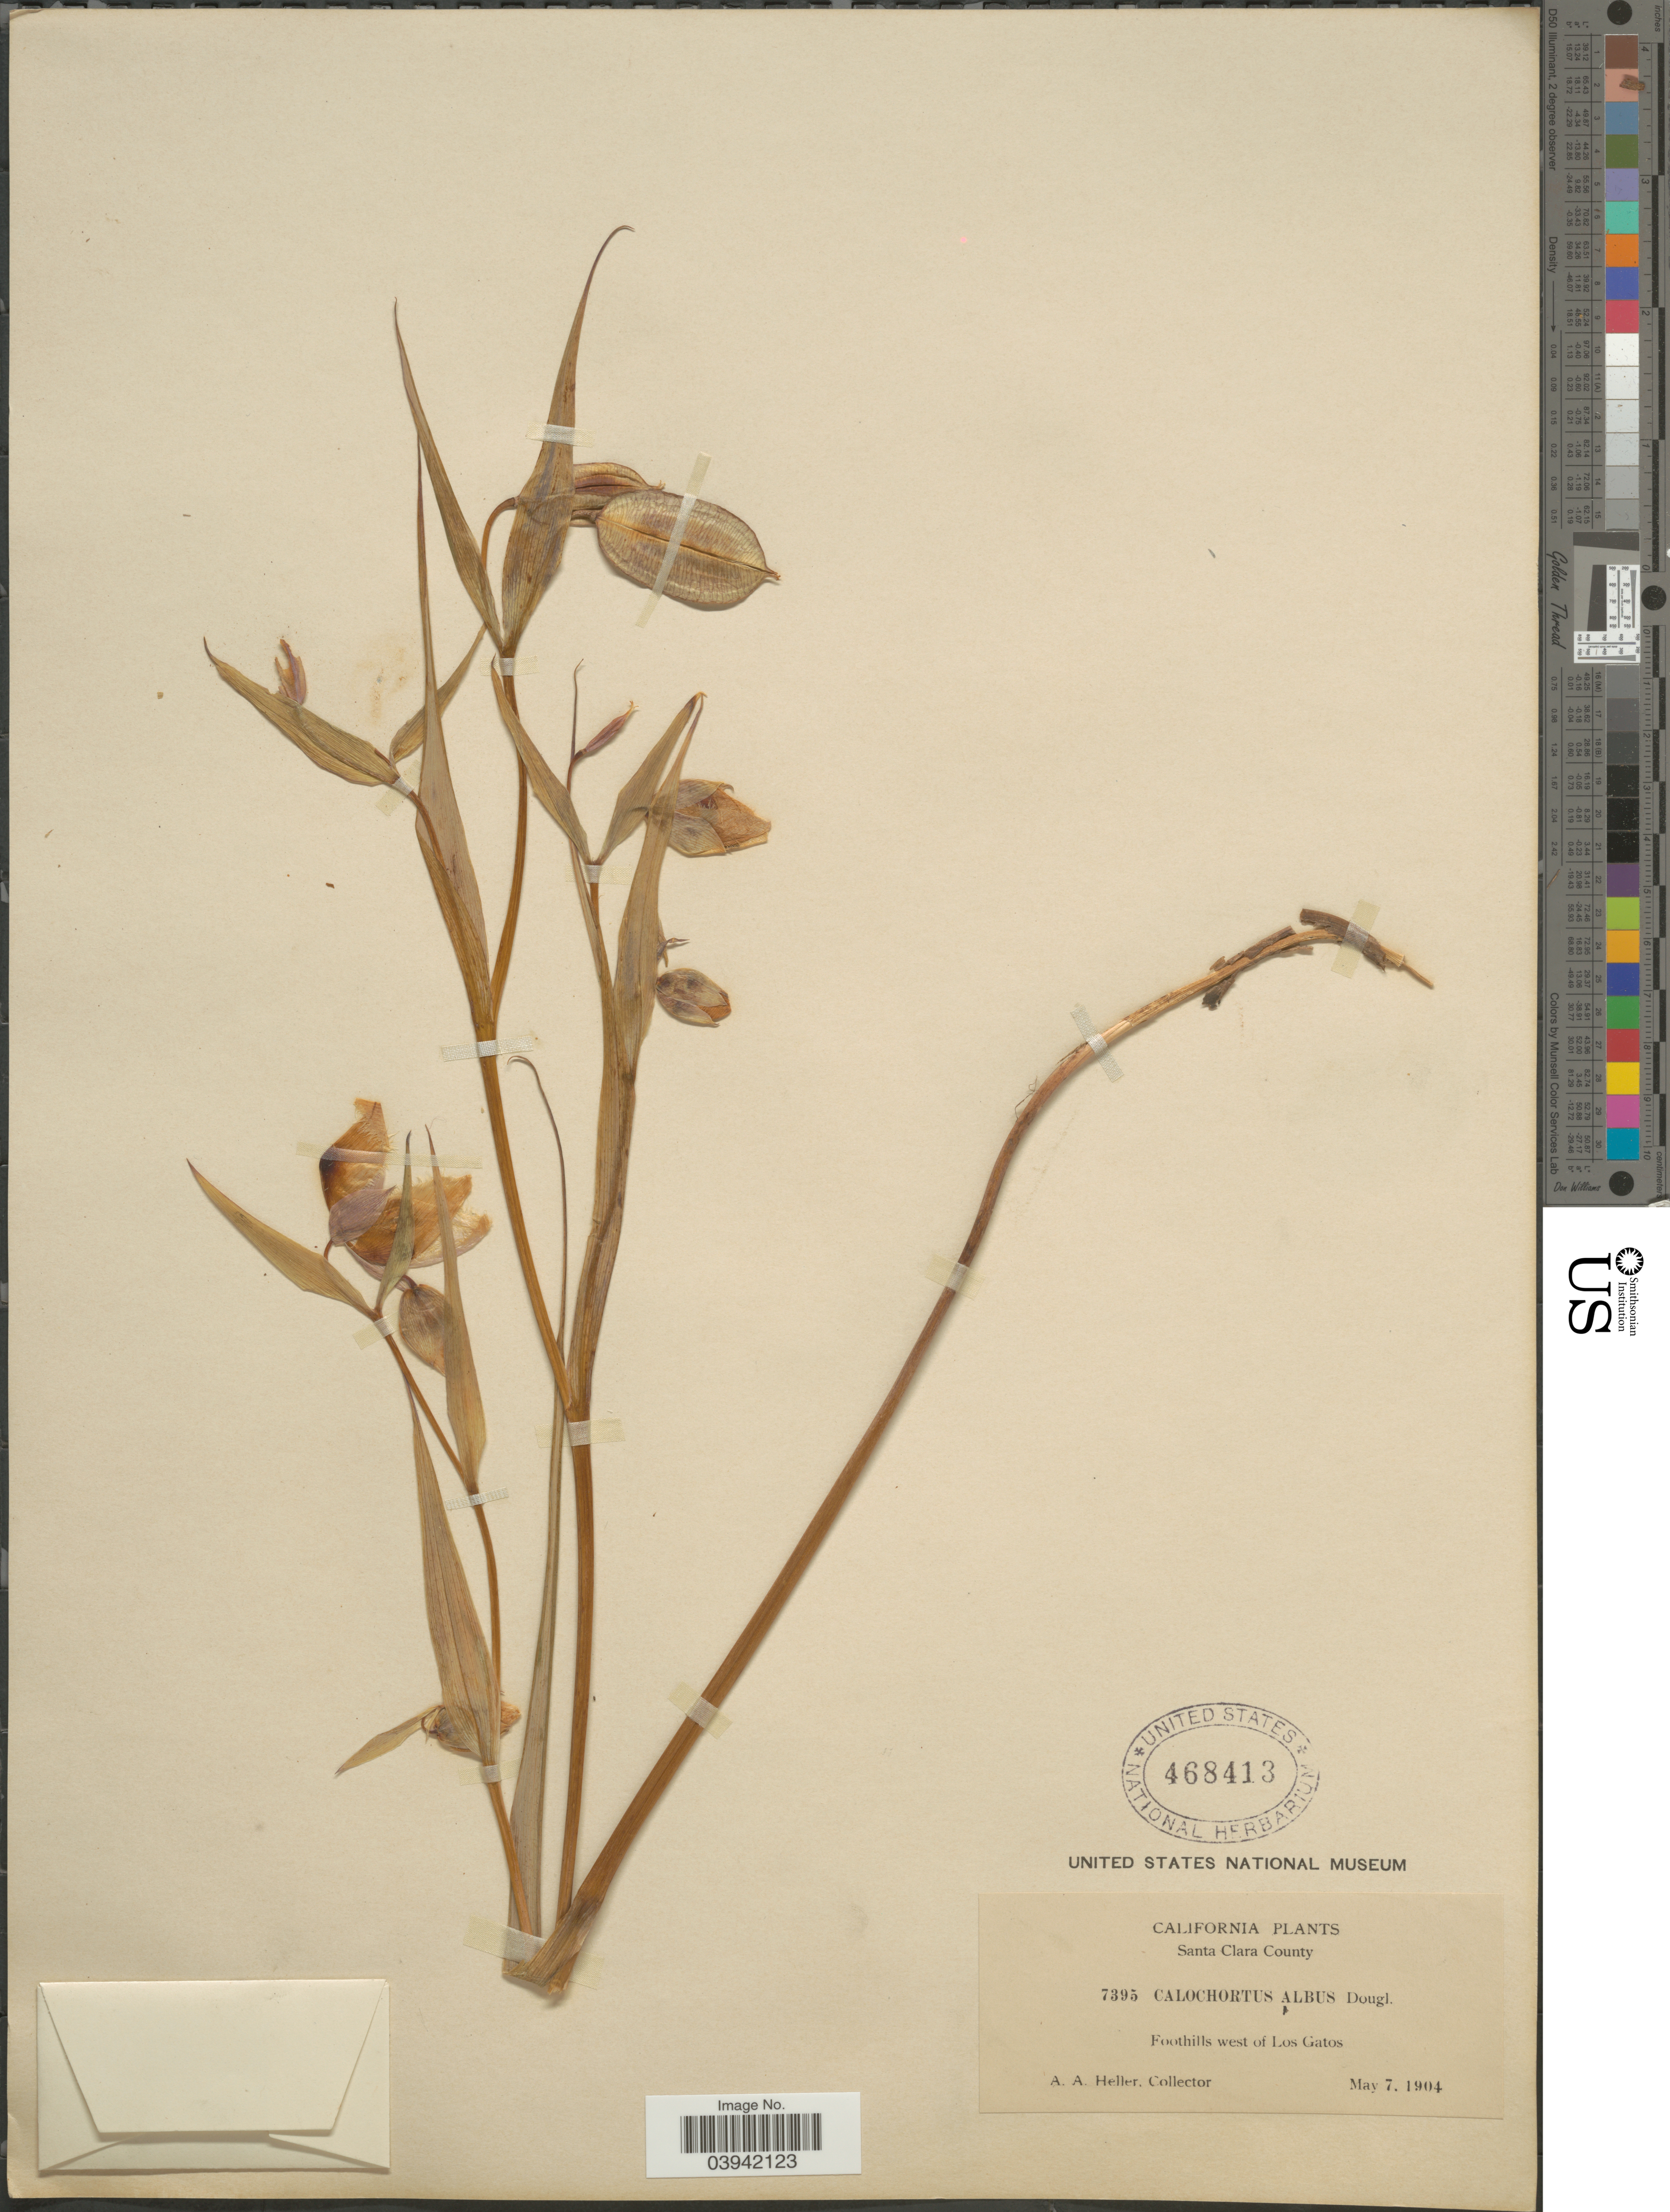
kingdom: Plantae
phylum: Tracheophyta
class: Liliopsida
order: Liliales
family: Liliaceae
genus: Calochortus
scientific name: Calochortus albus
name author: (Benth.) Douglas ex Benth.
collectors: A. A. Heller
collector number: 7395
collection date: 1904-05-07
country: United States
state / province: California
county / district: Santa Clara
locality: Santa Clara County. Foothills west of Los Gatos.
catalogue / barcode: US 468413